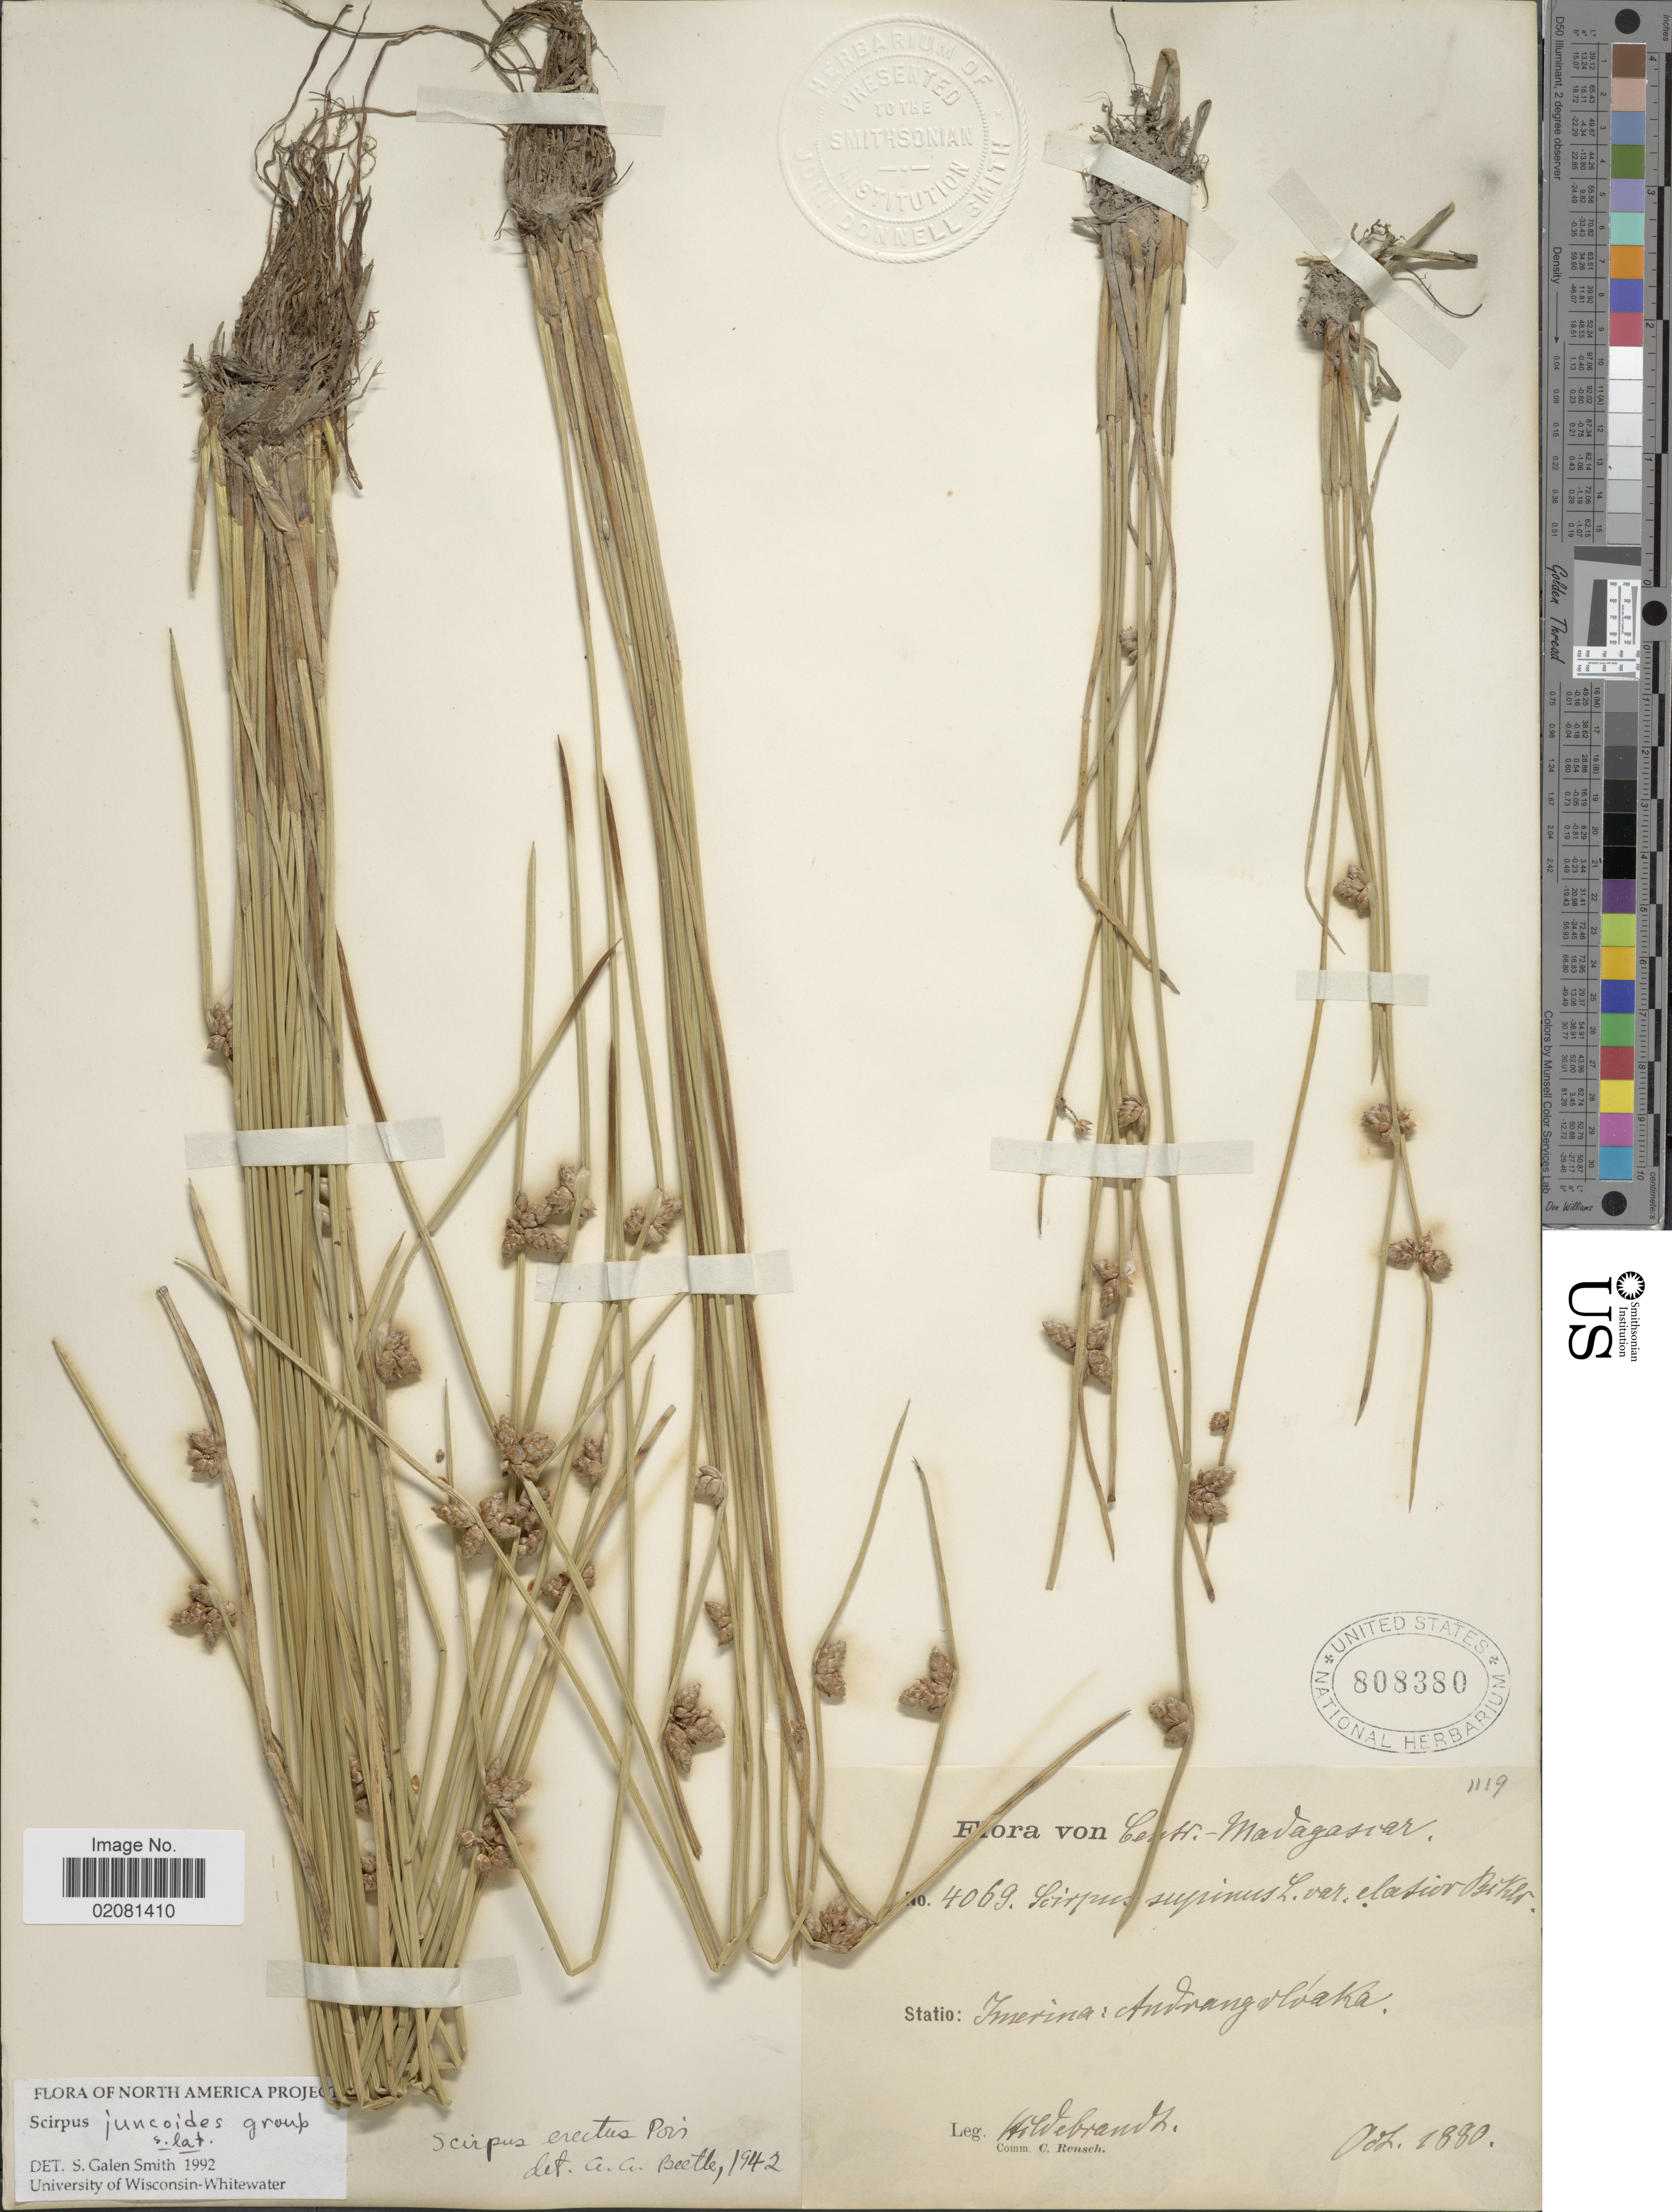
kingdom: Plantae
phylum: Tracheophyta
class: Liliopsida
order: Poales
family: Cyperaceae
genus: Schoenoplectus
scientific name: Schoenoplectus sp.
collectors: J. Hildebrandt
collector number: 4069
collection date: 1880-10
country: Madagascar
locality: Centr.-Madagascar. Imerina: Andrangvlóaka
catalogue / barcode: US 808380